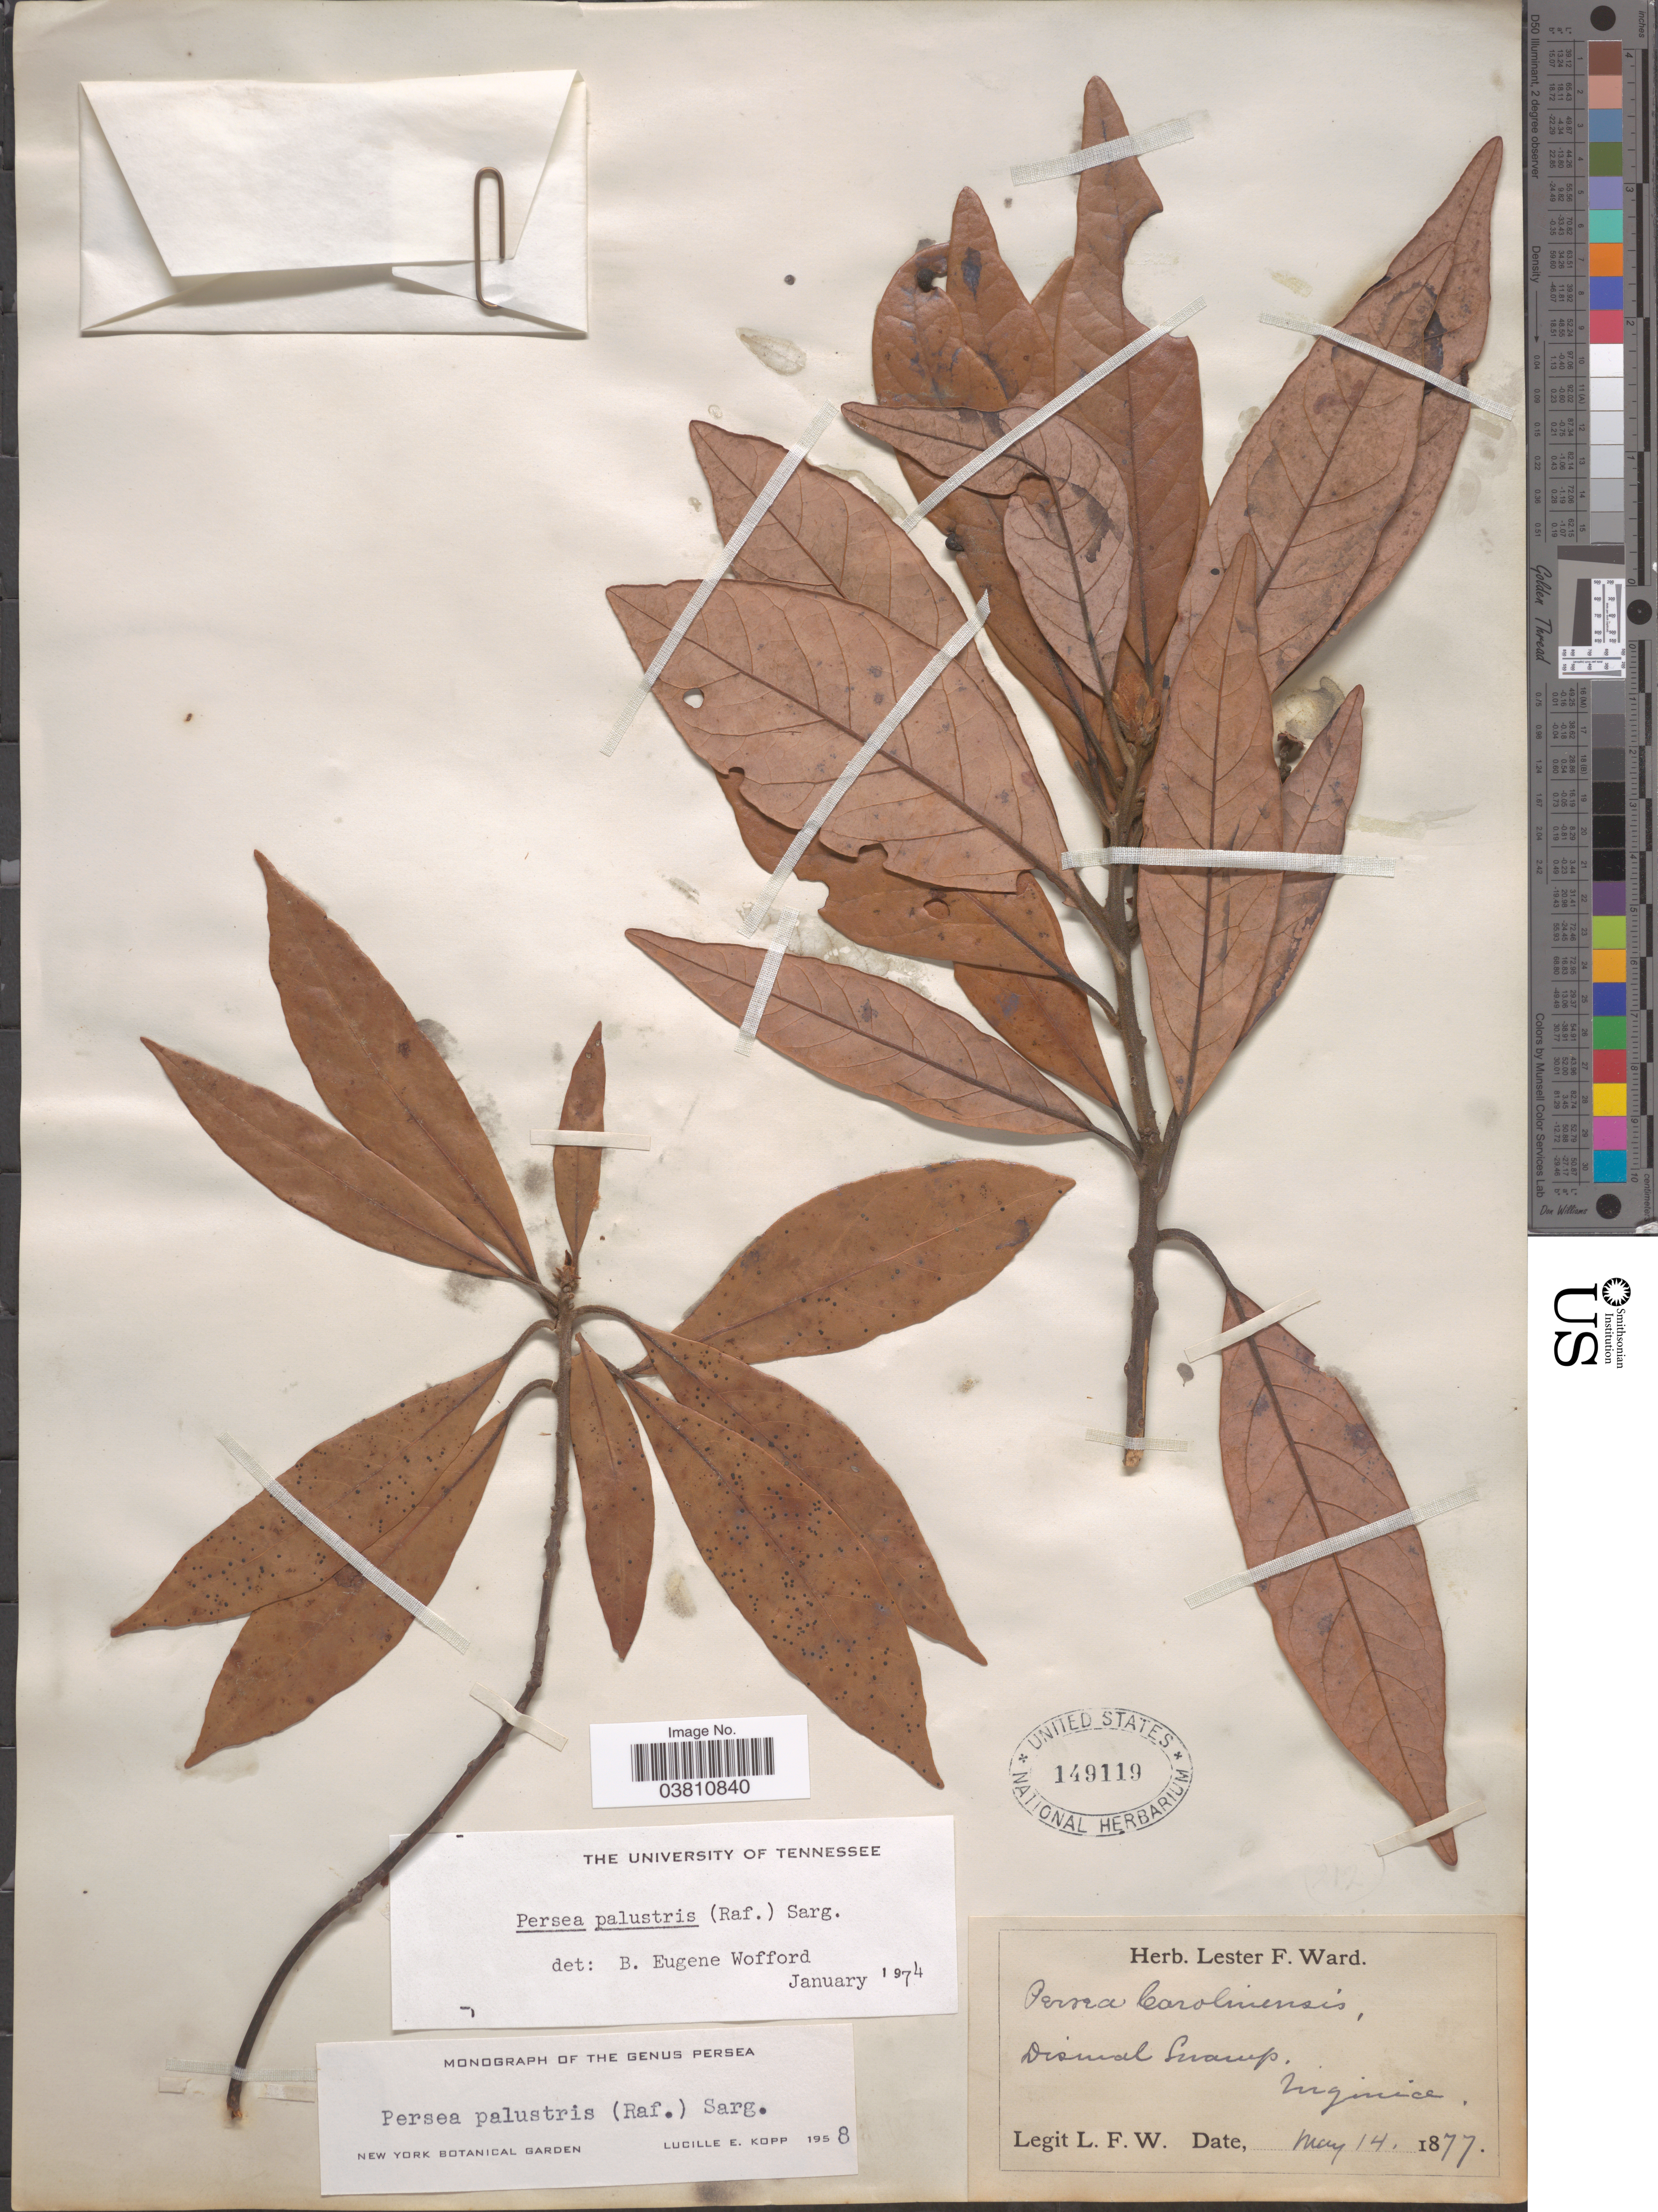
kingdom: Plantae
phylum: Tracheophyta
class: Magnoliopsida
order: Laurales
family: Lauraceae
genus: Persea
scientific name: Persea palustris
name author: (Raf.) Sarg.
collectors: L. F. Ward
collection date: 1877-05-14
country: United States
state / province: Virginia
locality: Dismal Swamp.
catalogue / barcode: US 149119